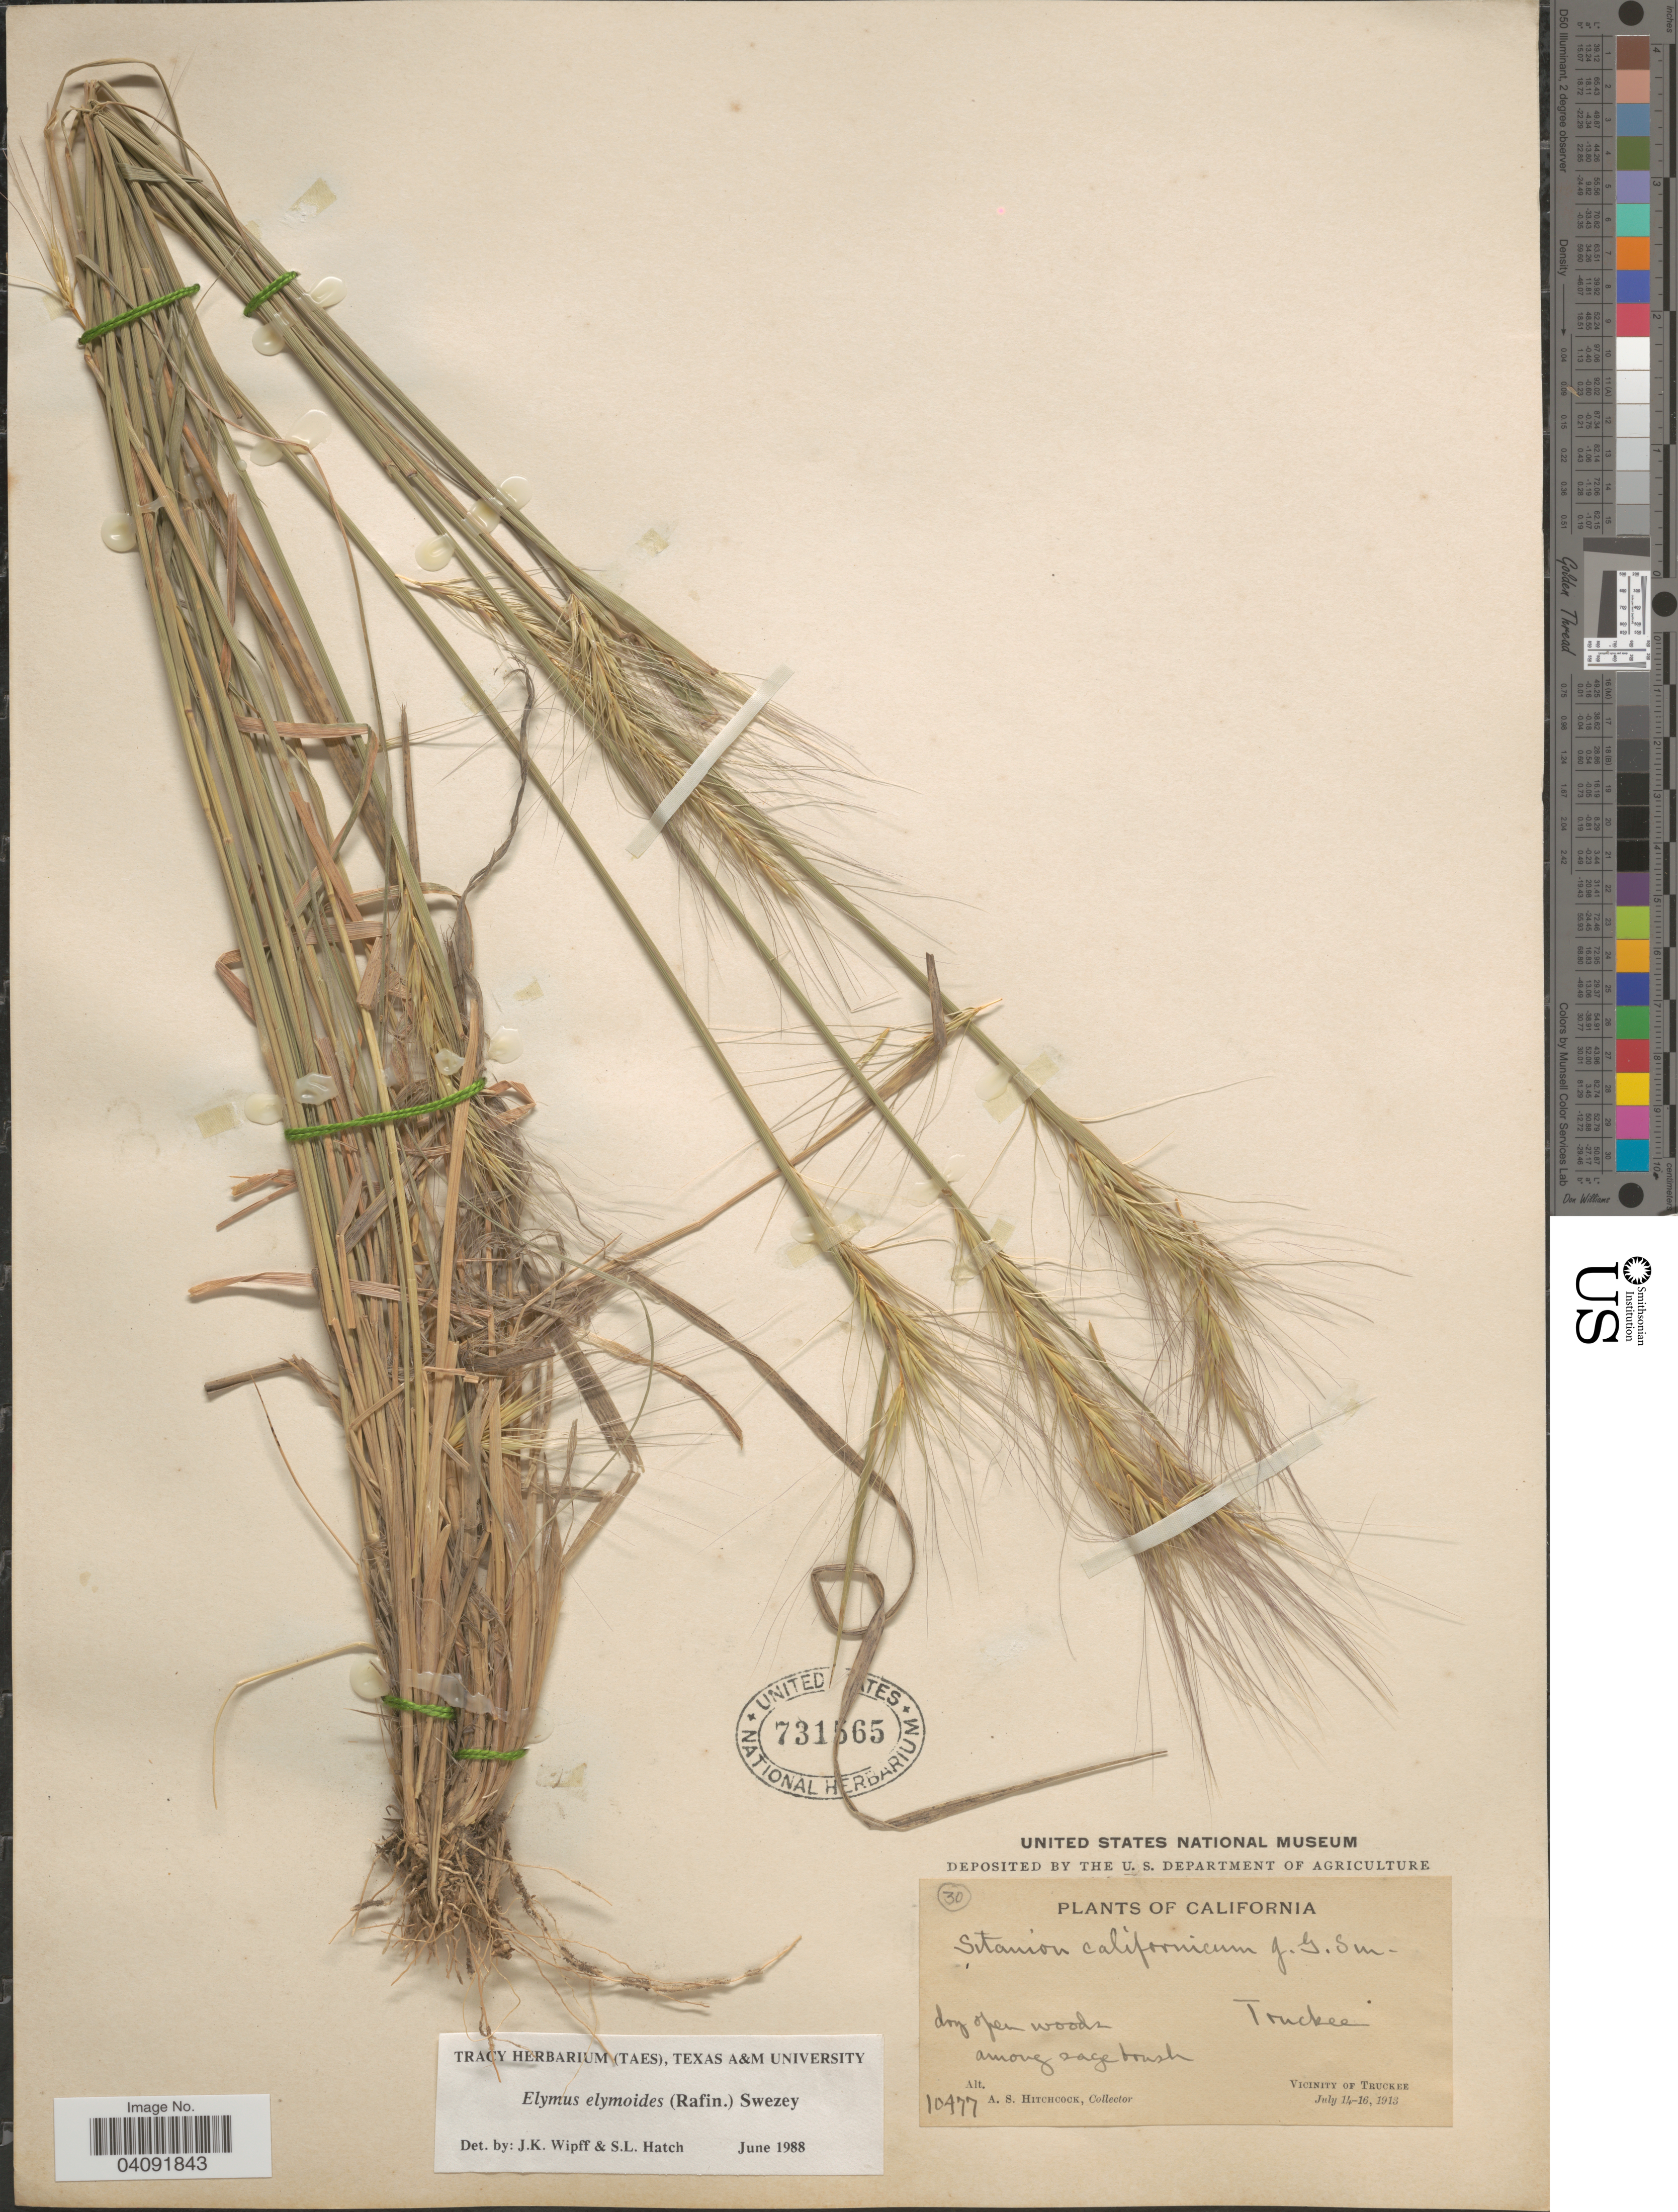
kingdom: Plantae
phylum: Tracheophyta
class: Liliopsida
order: Poales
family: Poaceae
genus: Elymus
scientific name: Elymus elymoides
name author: (Raf.) Swezey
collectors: A. S. Hitchcock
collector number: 10477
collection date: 1913-07-14/1913-07-16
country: United States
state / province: California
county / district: Nevada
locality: Dry open woods among sage brush. Truckee. Vicinity of Truckee.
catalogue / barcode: US 731565